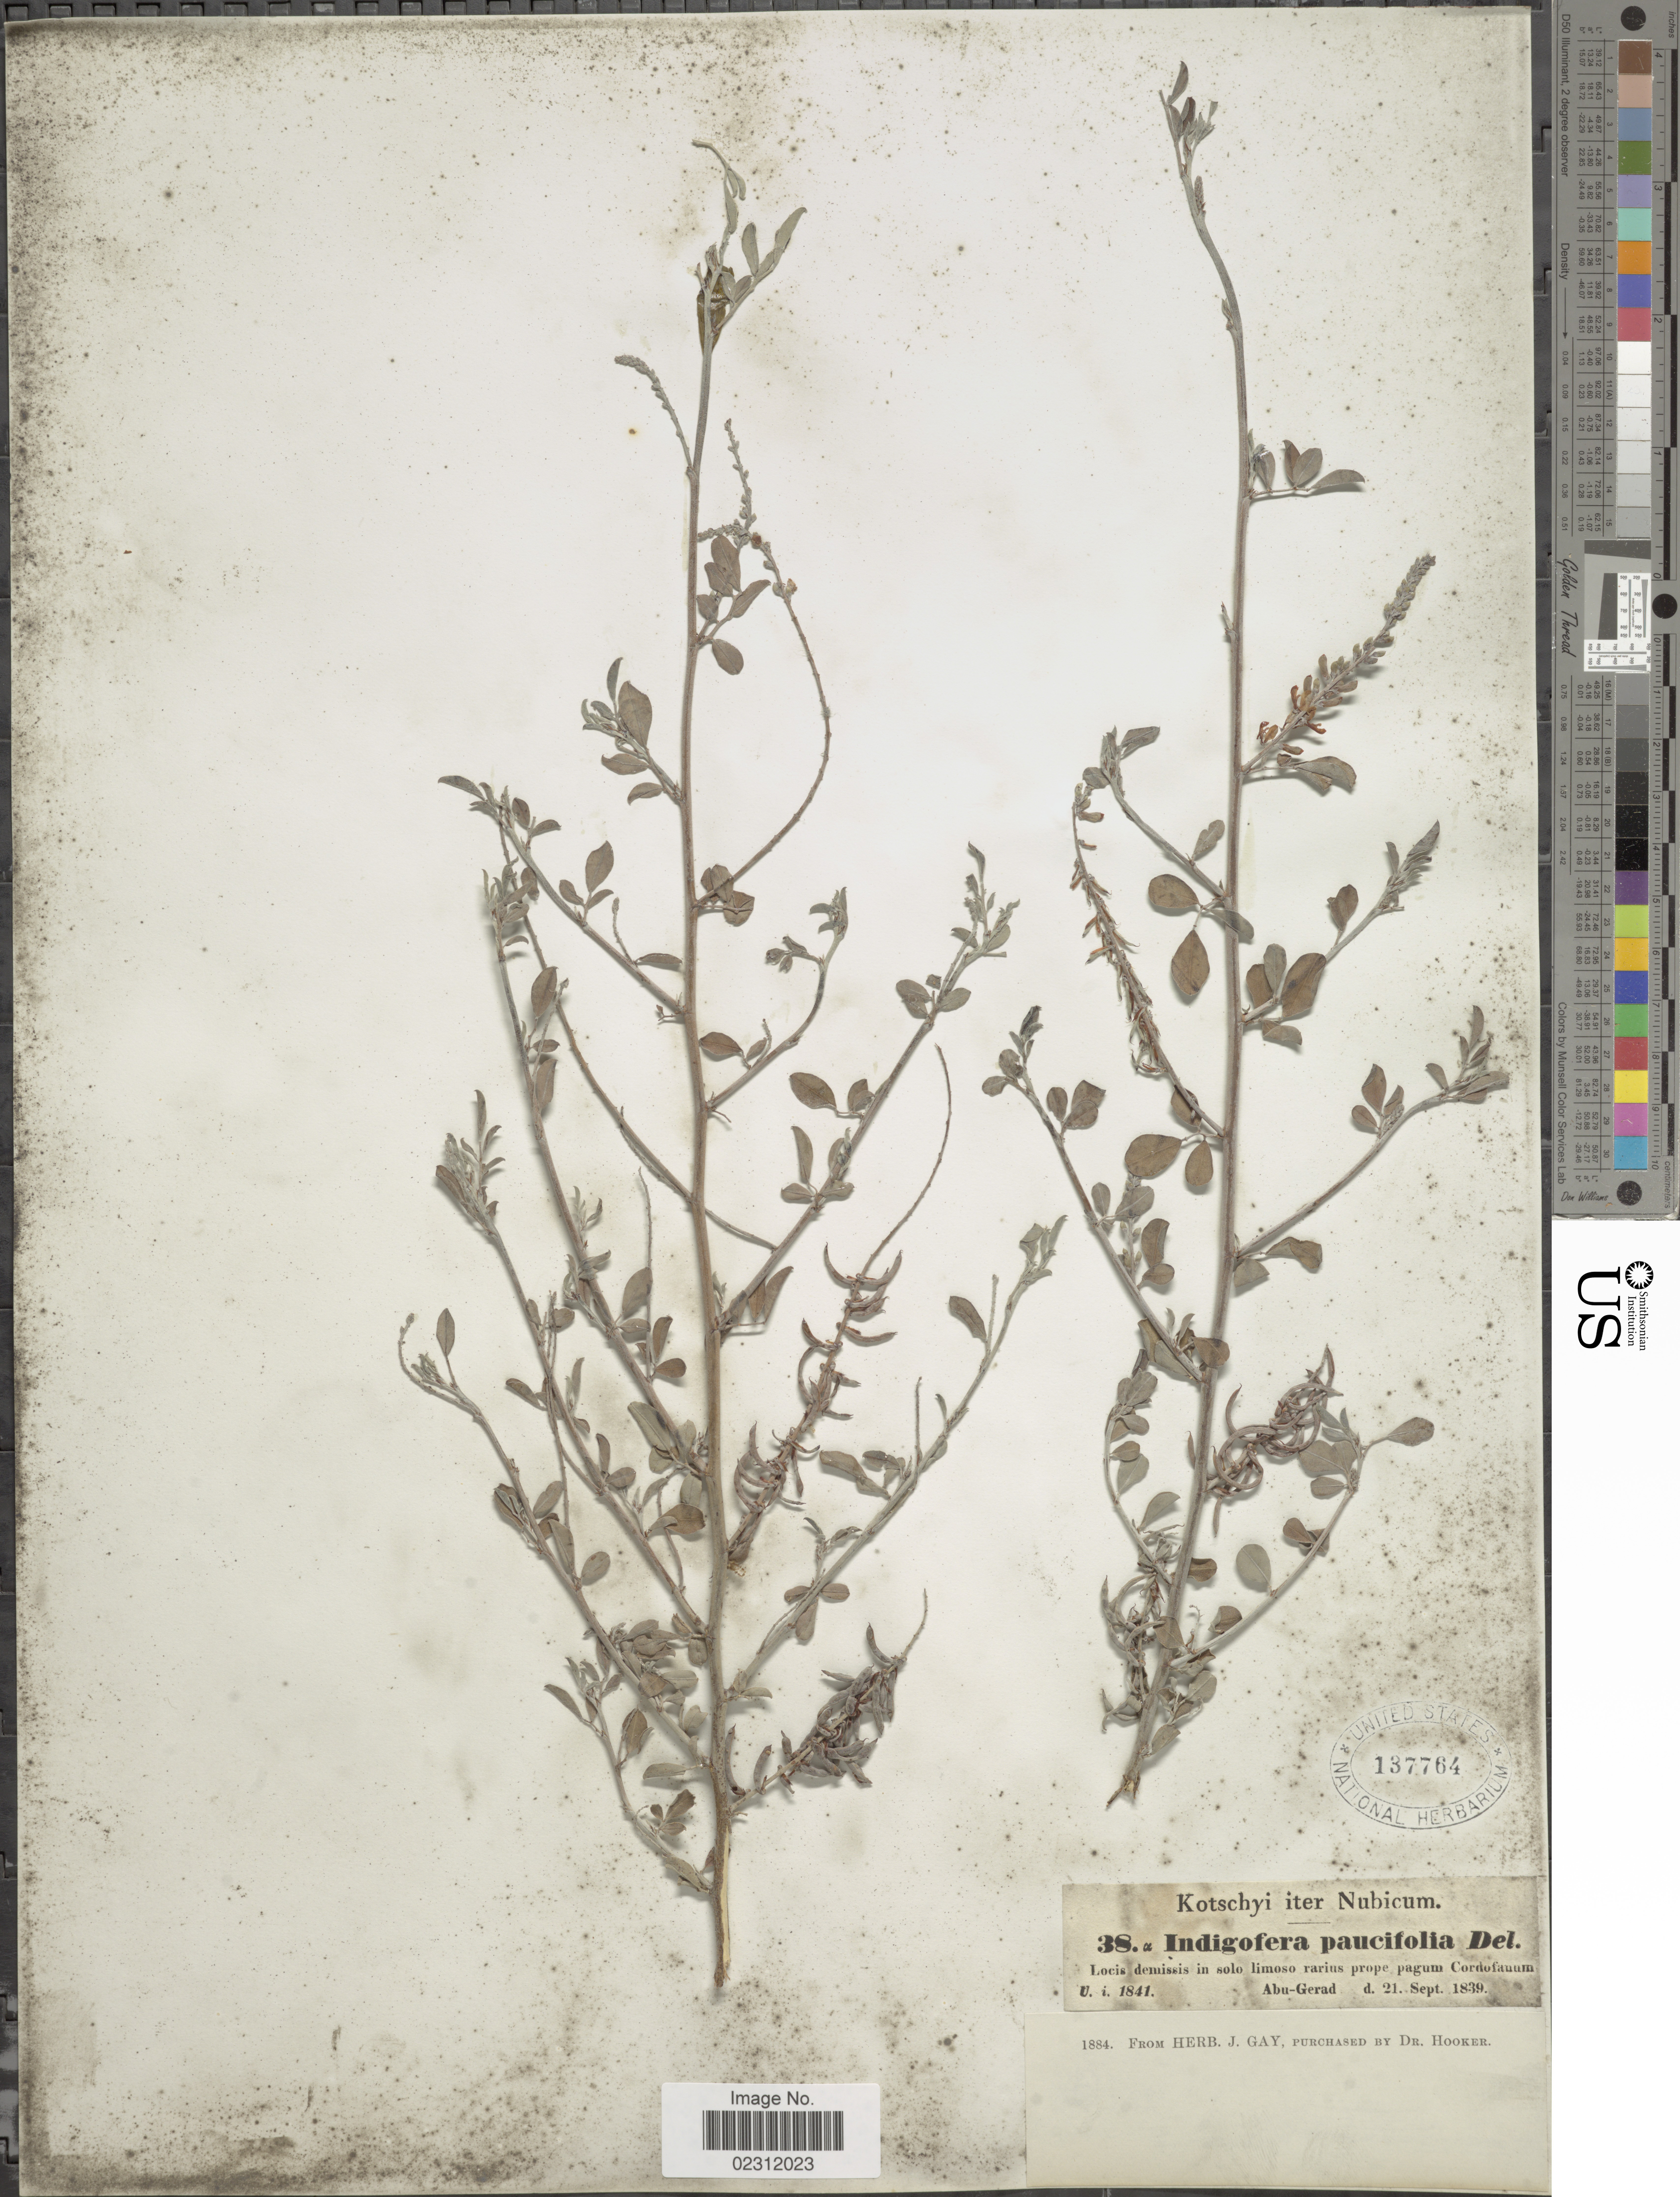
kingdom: Plantae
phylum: Tracheophyta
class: Magnoliopsida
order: Fabales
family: Fabaceae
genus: Indigofera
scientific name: Indigofera paucifolia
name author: Eckl. & Zeyh.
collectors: -. Kotschyi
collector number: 38a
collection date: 1839-09-21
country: Sudan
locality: Nubicum, prope pagum Cordofanum, Abu Gerad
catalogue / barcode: US 137764